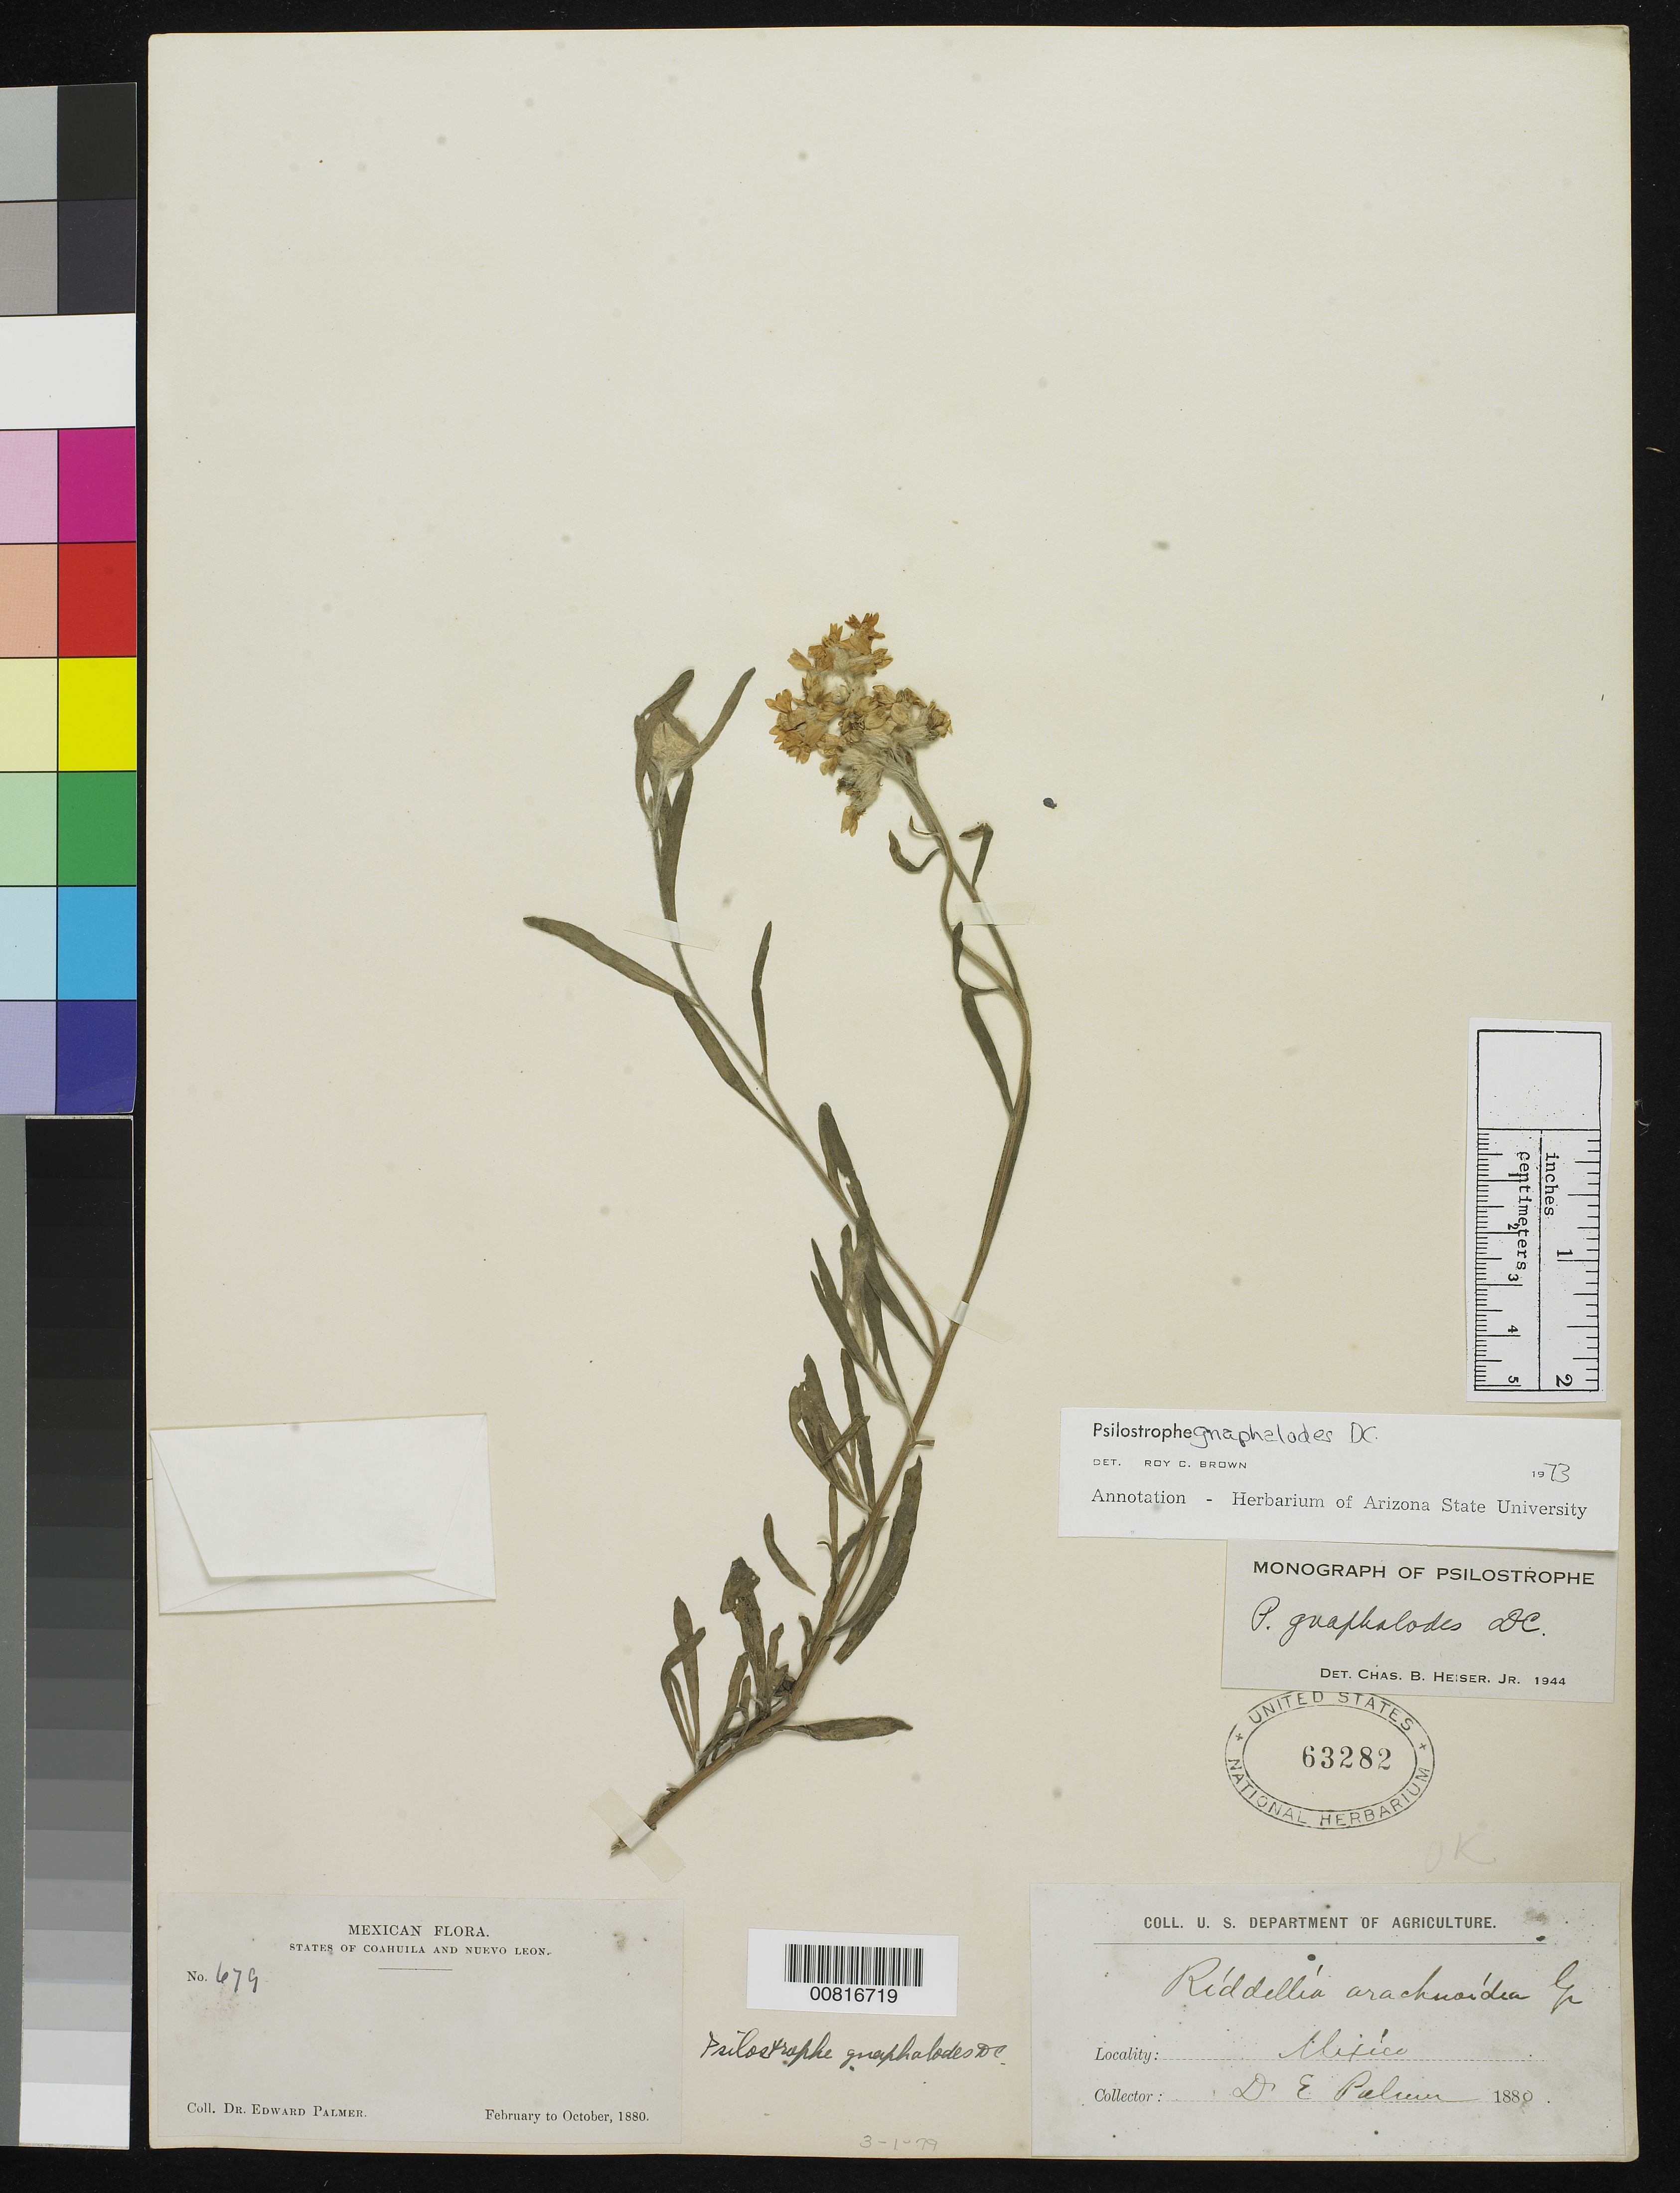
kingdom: Plantae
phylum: Tracheophyta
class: Magnoliopsida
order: Asterales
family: Asteraceae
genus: Psilostrophe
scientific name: Psilostrophe gnaphaloides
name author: DC.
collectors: E. Palmer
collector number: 679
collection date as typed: Feb 1880 to -- Oct 1880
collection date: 1880-02/1880-10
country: Mexico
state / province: Coahuila / Nuevo León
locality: States of Coahuila and Nuevo León.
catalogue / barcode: US 63282